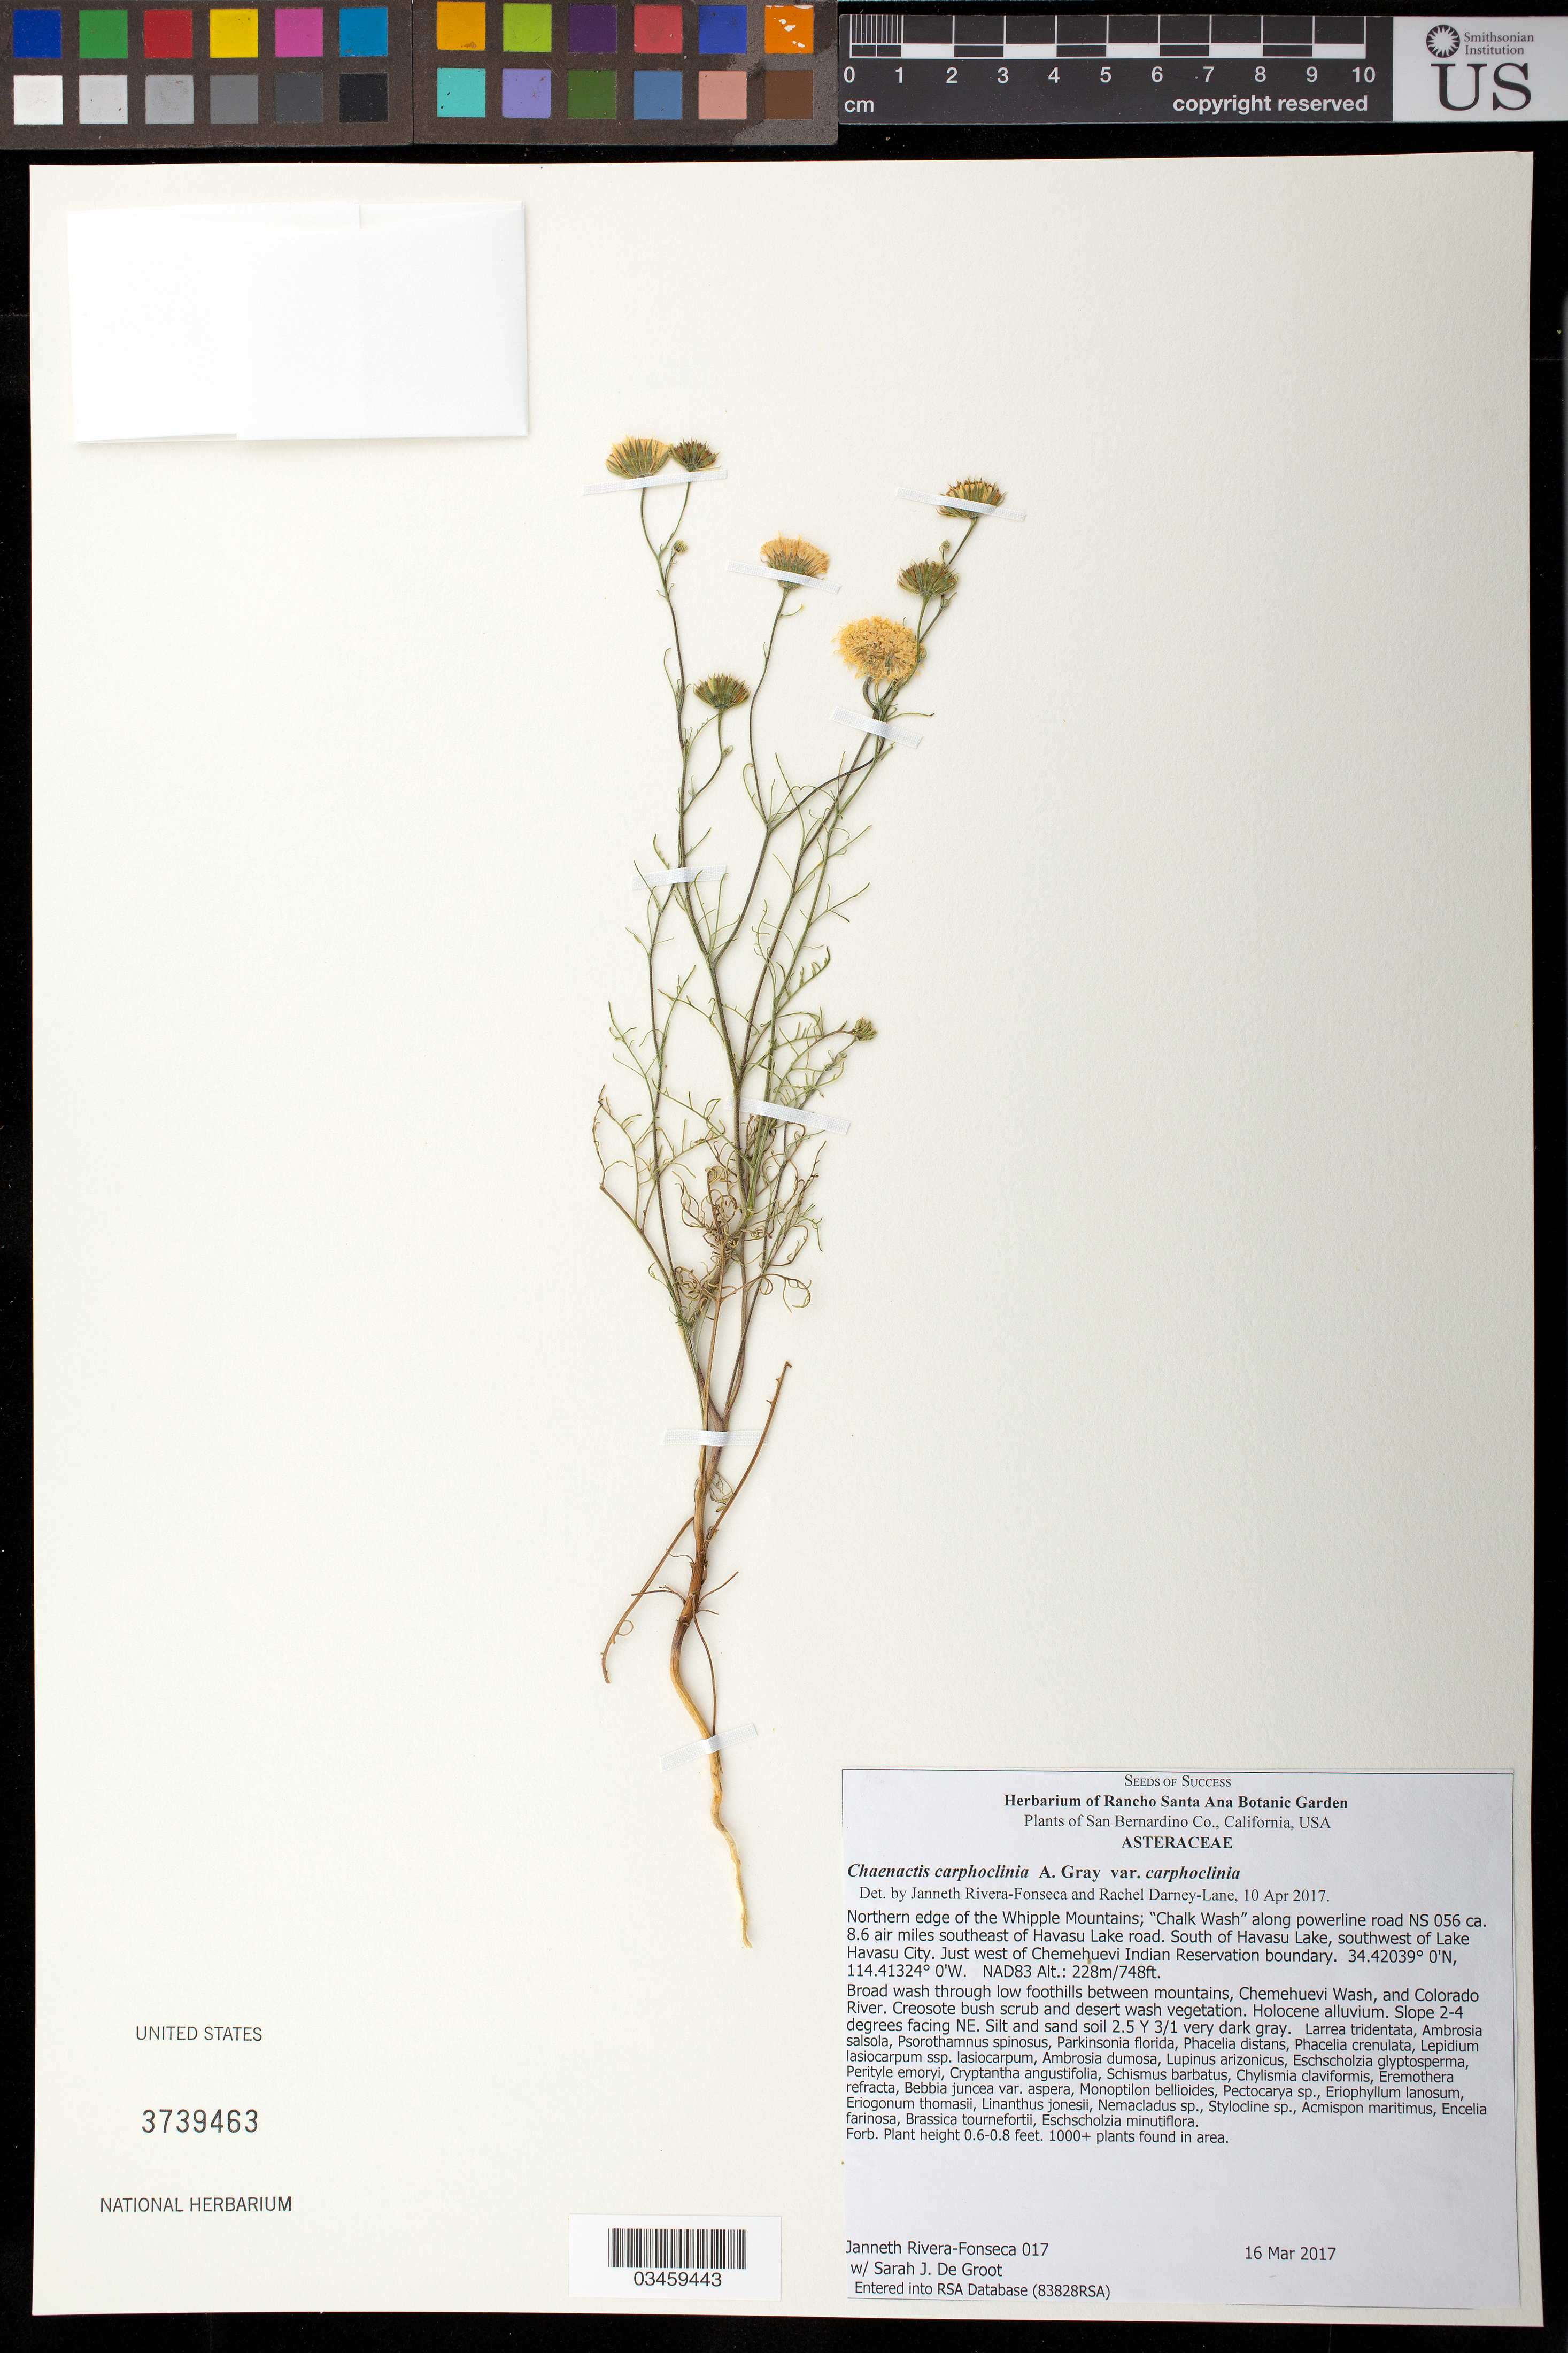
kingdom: Plantae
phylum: Tracheophyta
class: Magnoliopsida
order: Asterales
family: Asteraceae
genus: Chaenactis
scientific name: Chaenactis carphoclinia var. carphoclinia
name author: A. Gray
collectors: J. Rivera-Fonseca & S. De Groot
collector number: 017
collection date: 2017-03-16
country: United States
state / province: California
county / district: San Bernardino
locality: Northern edge of Whipple Mts, 8.6 air mi. SE of Havasu Lake Road, SW of Lake Havasu City, W of Chemehuevi Indian Reservation boundary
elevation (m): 228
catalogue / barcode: US 3739463